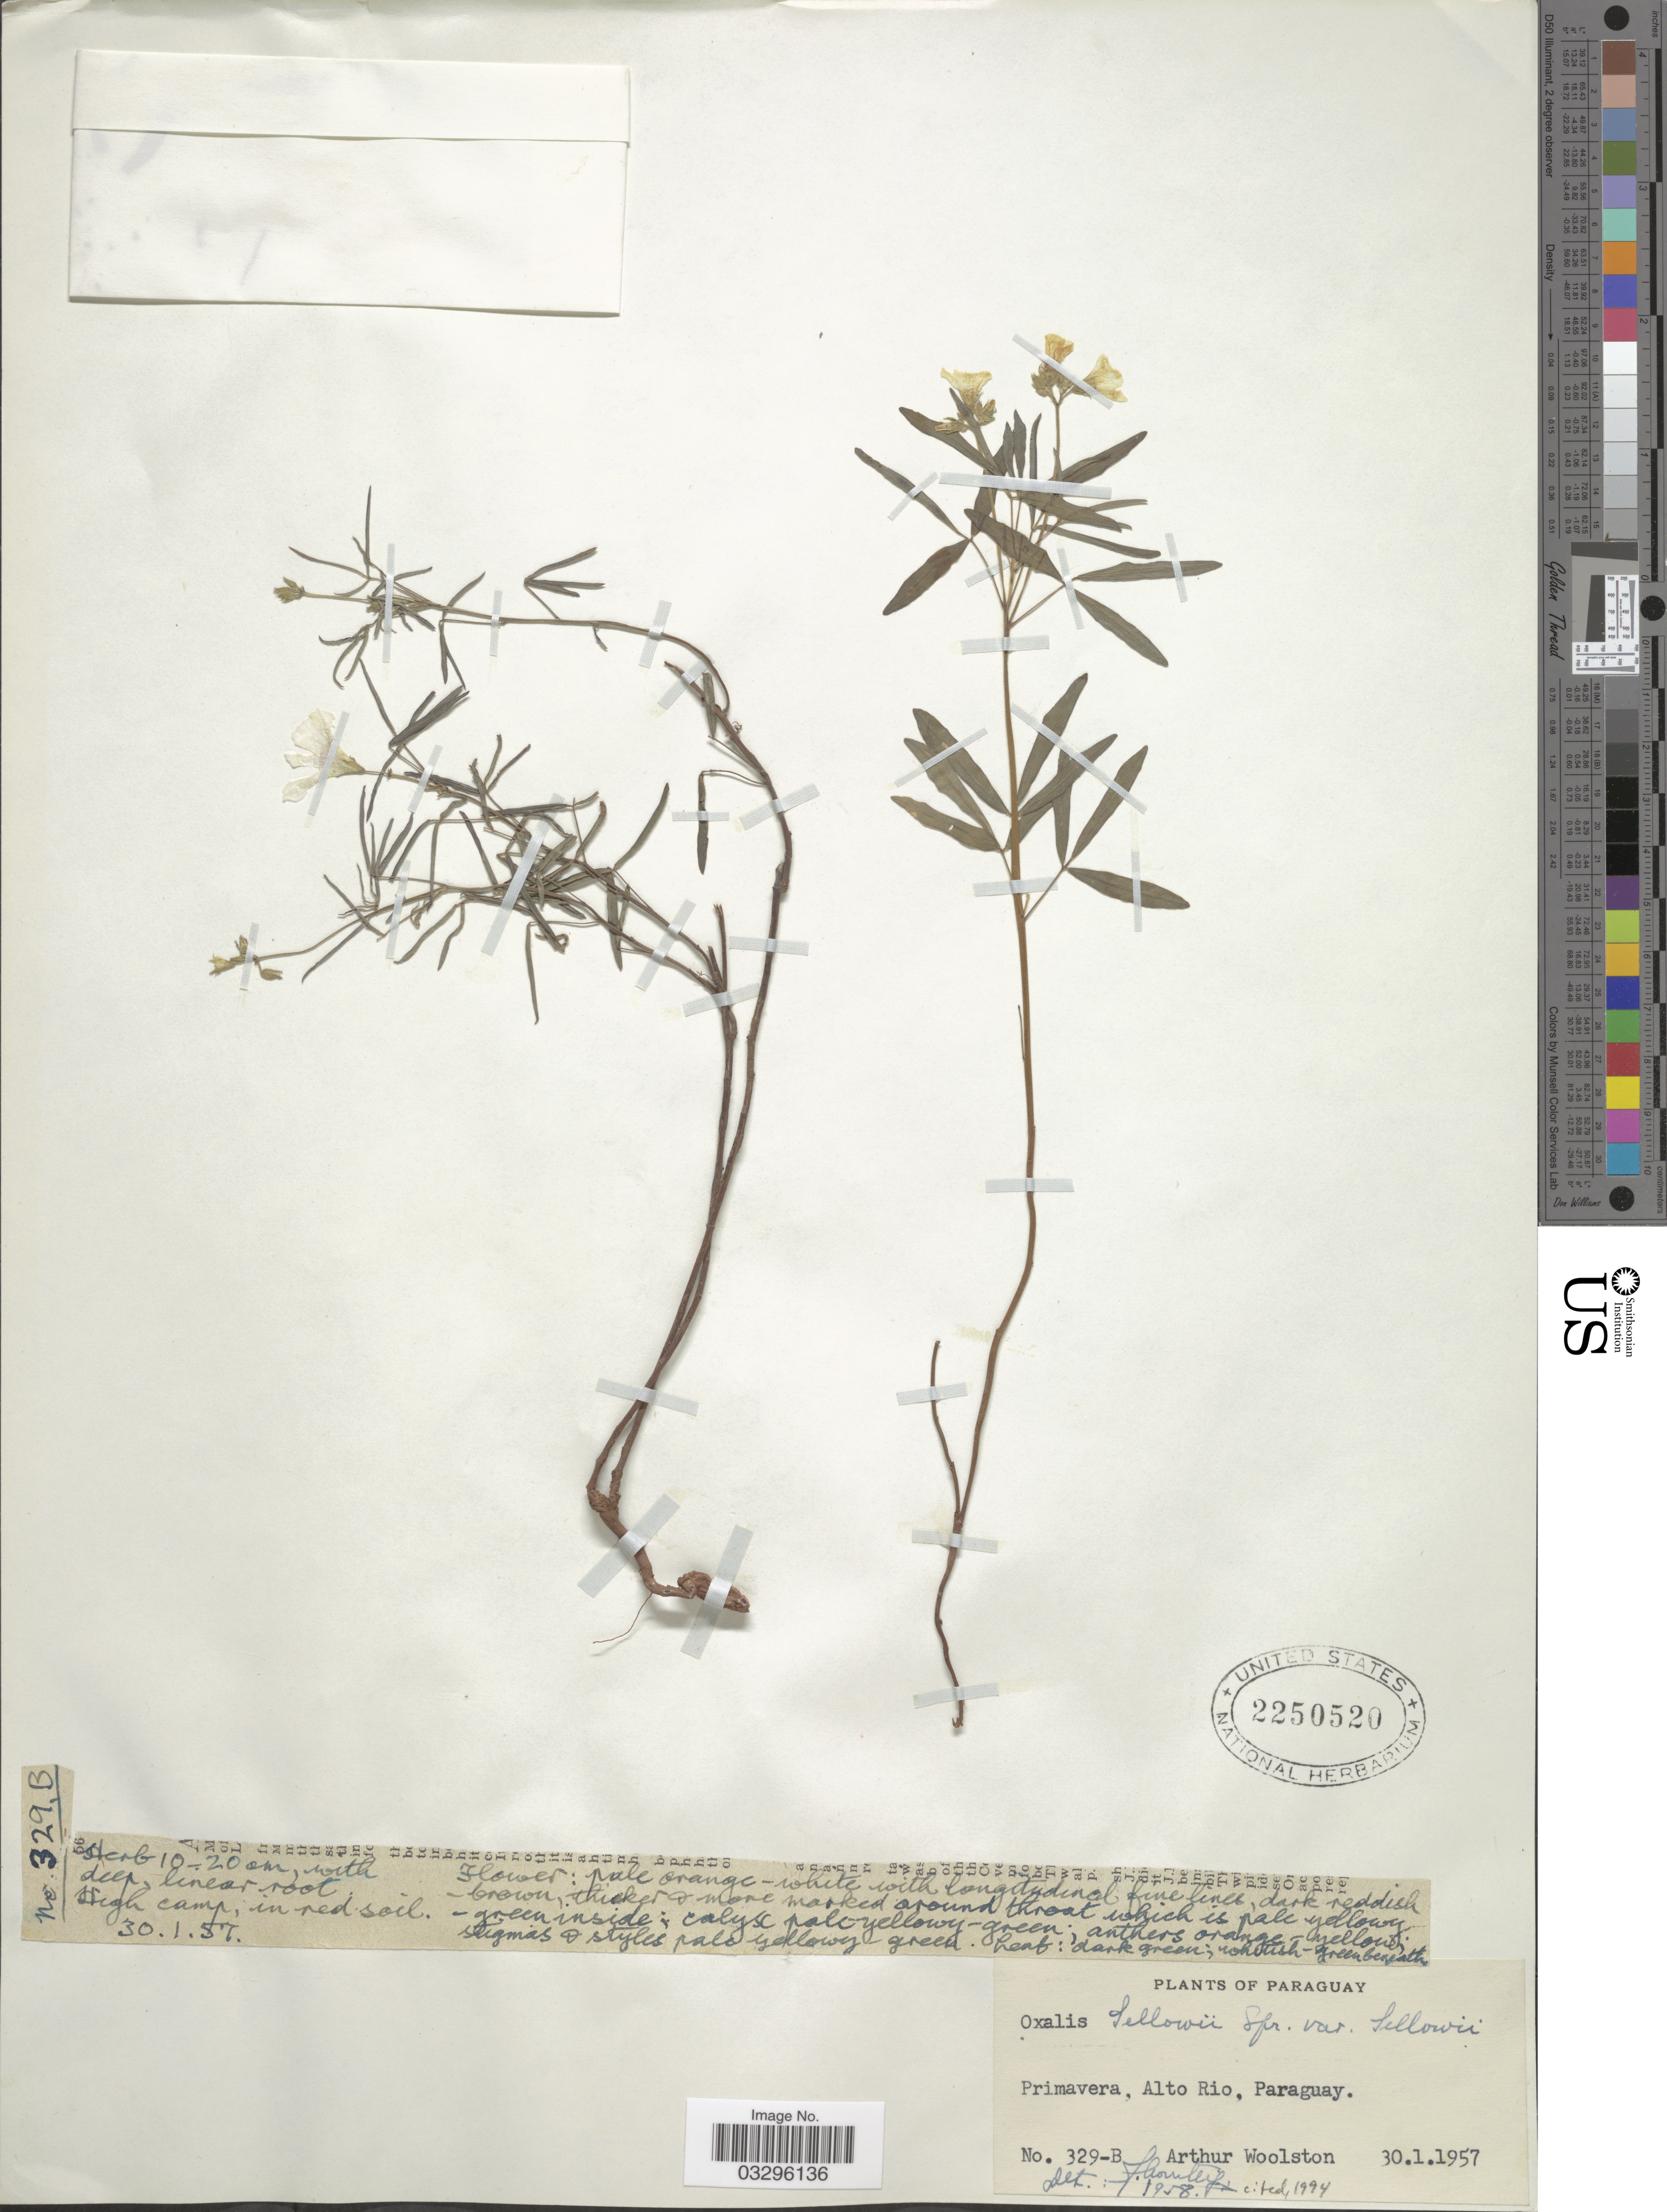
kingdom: Plantae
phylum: Tracheophyta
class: Magnoliopsida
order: Oxalidales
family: Oxalidaceae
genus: Oxalis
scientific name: Oxalis sellowii var. sellowii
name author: Spreng.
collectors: A. L. Woolston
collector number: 329-B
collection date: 1957-01-30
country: Paraguay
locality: Primavera, Alto Rio.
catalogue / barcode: US 2250520